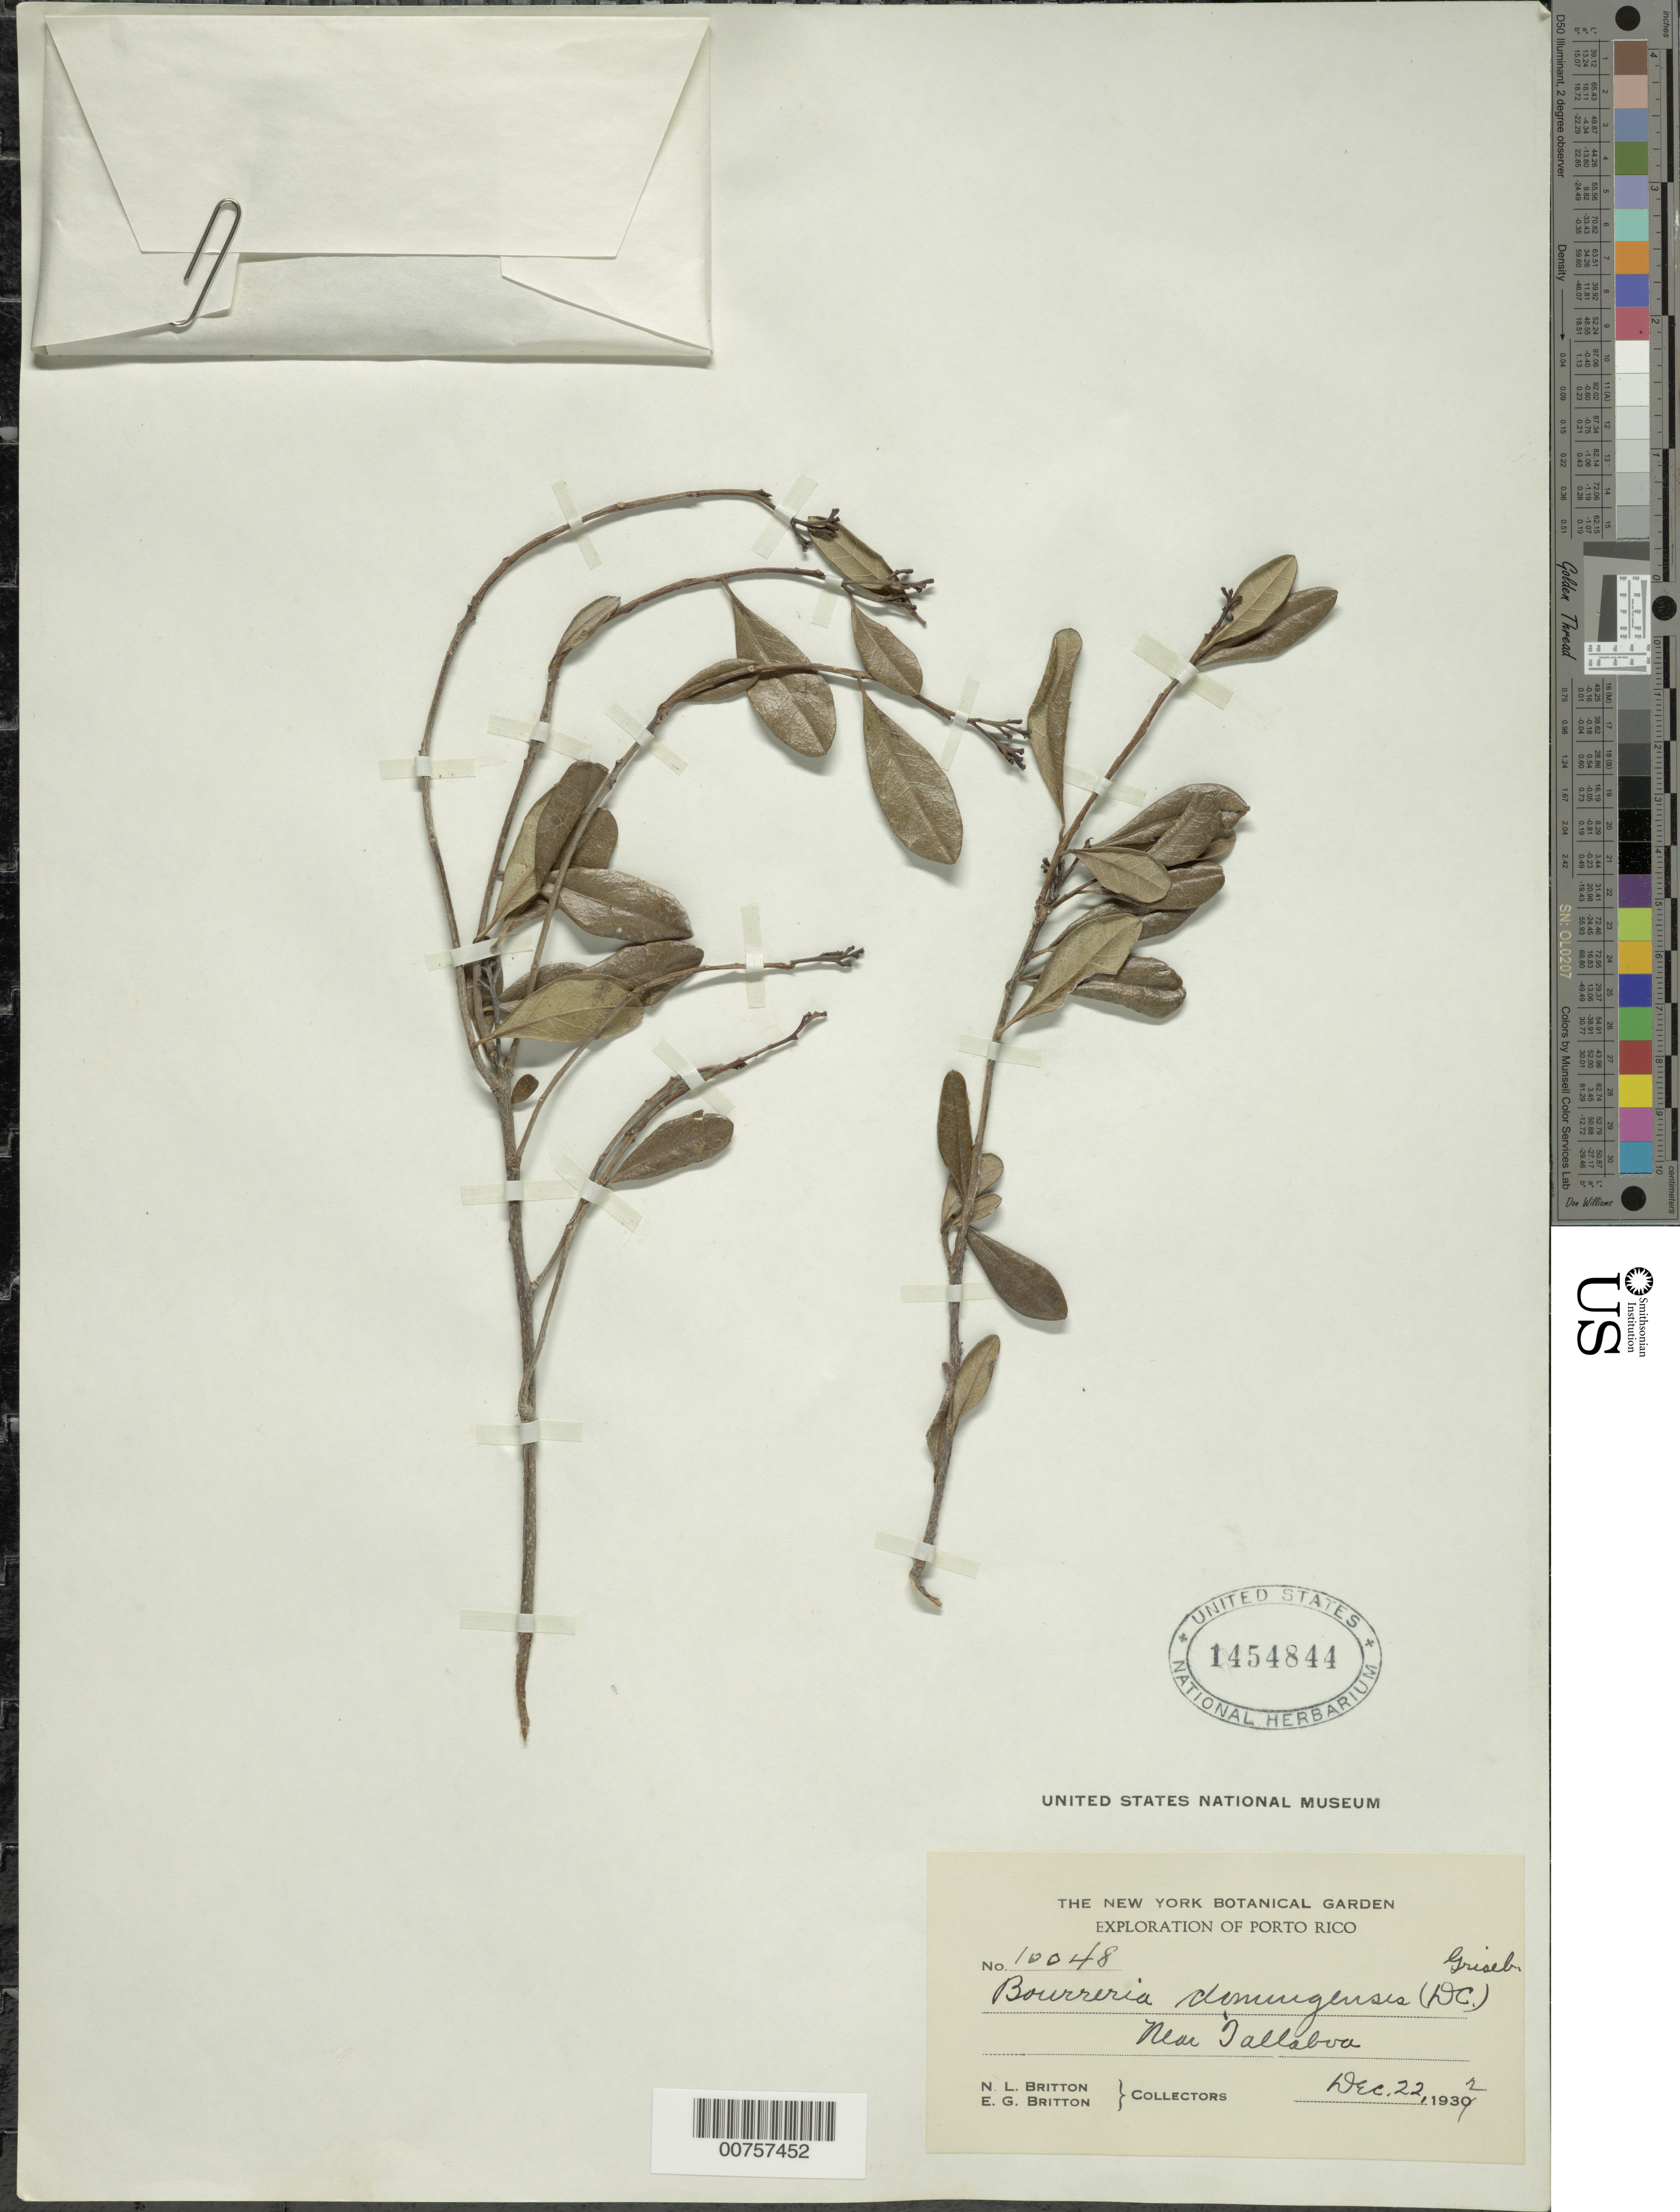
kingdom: Plantae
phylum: Tracheophyta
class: Magnoliopsida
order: Boraginales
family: Ehretiaceae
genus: Bourreria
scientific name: Bourreria domingensis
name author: (DC.) Griseb.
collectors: N. Britton & E. G. Britton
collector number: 10048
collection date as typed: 22 Dec 1932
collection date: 1932-12-22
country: Puerto Rico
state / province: Peñuelas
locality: Near Tallaboa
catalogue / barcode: US 1454844